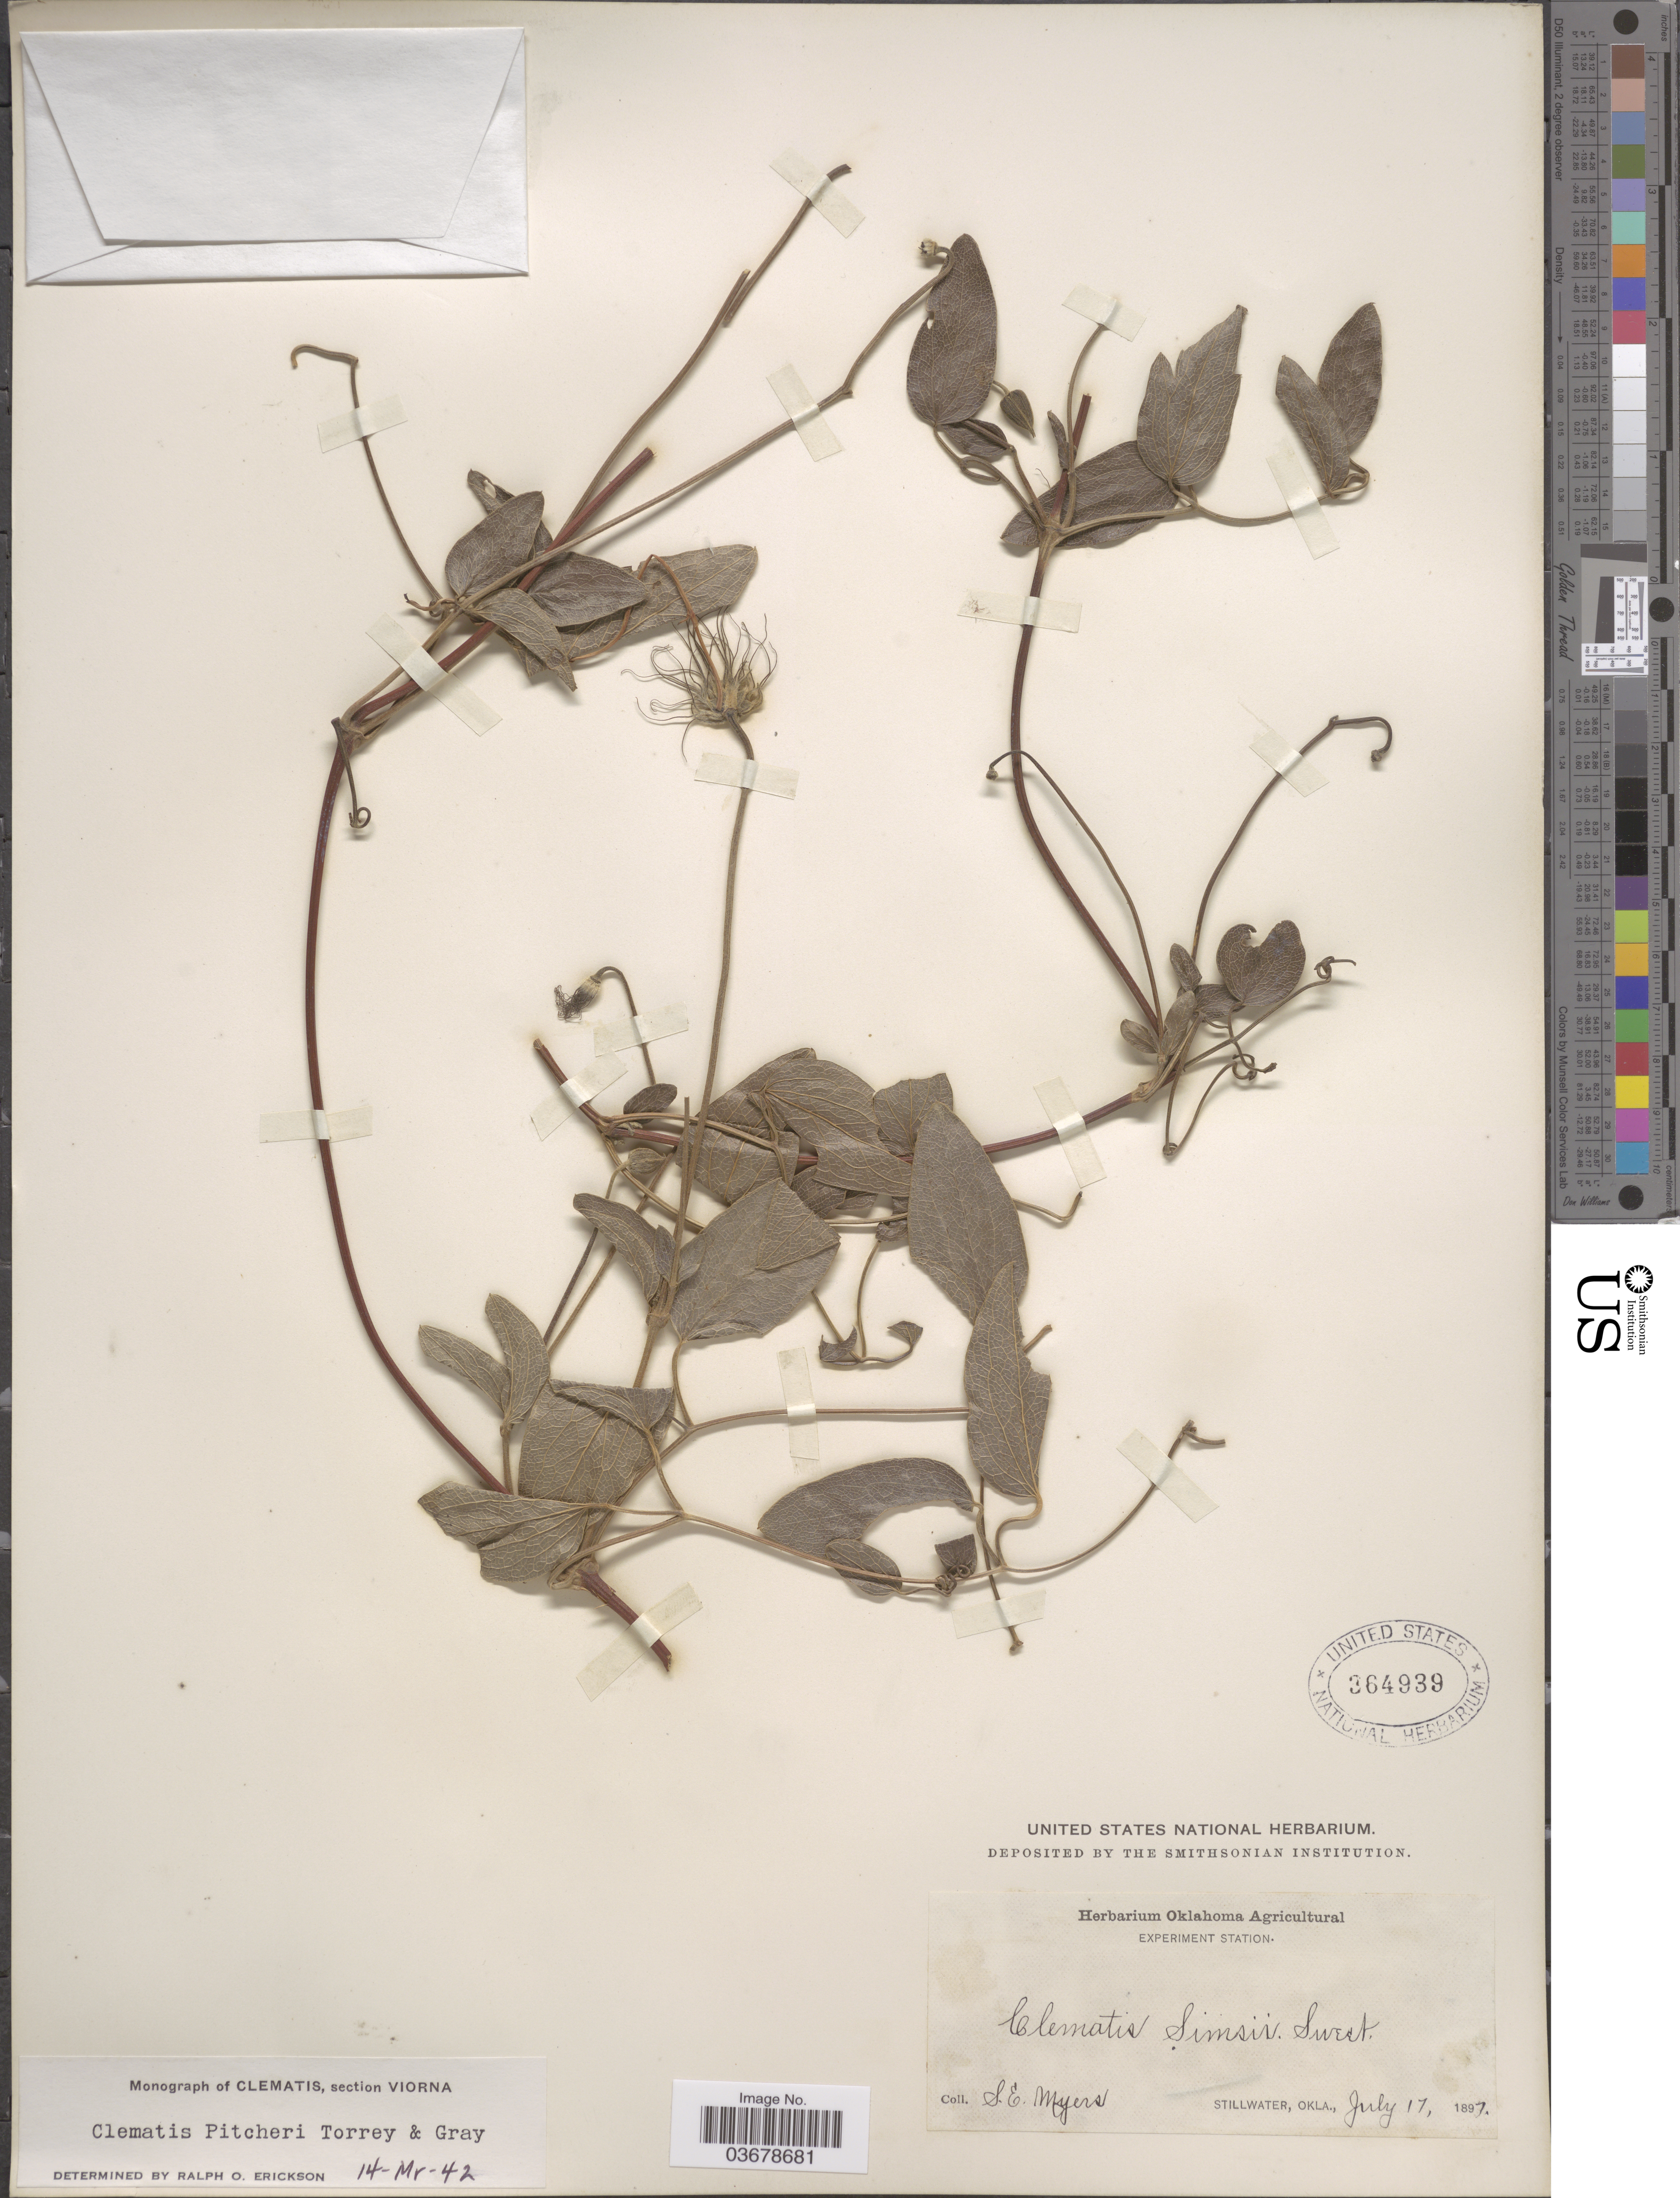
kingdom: Plantae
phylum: Tracheophyta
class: Magnoliopsida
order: Ranunculales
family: Ranunculaceae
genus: Clematis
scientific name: Clematis viorna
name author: L.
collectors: S. Myers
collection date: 1897-07-17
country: United States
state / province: Oklahoma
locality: Stillwater.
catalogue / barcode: US 364939